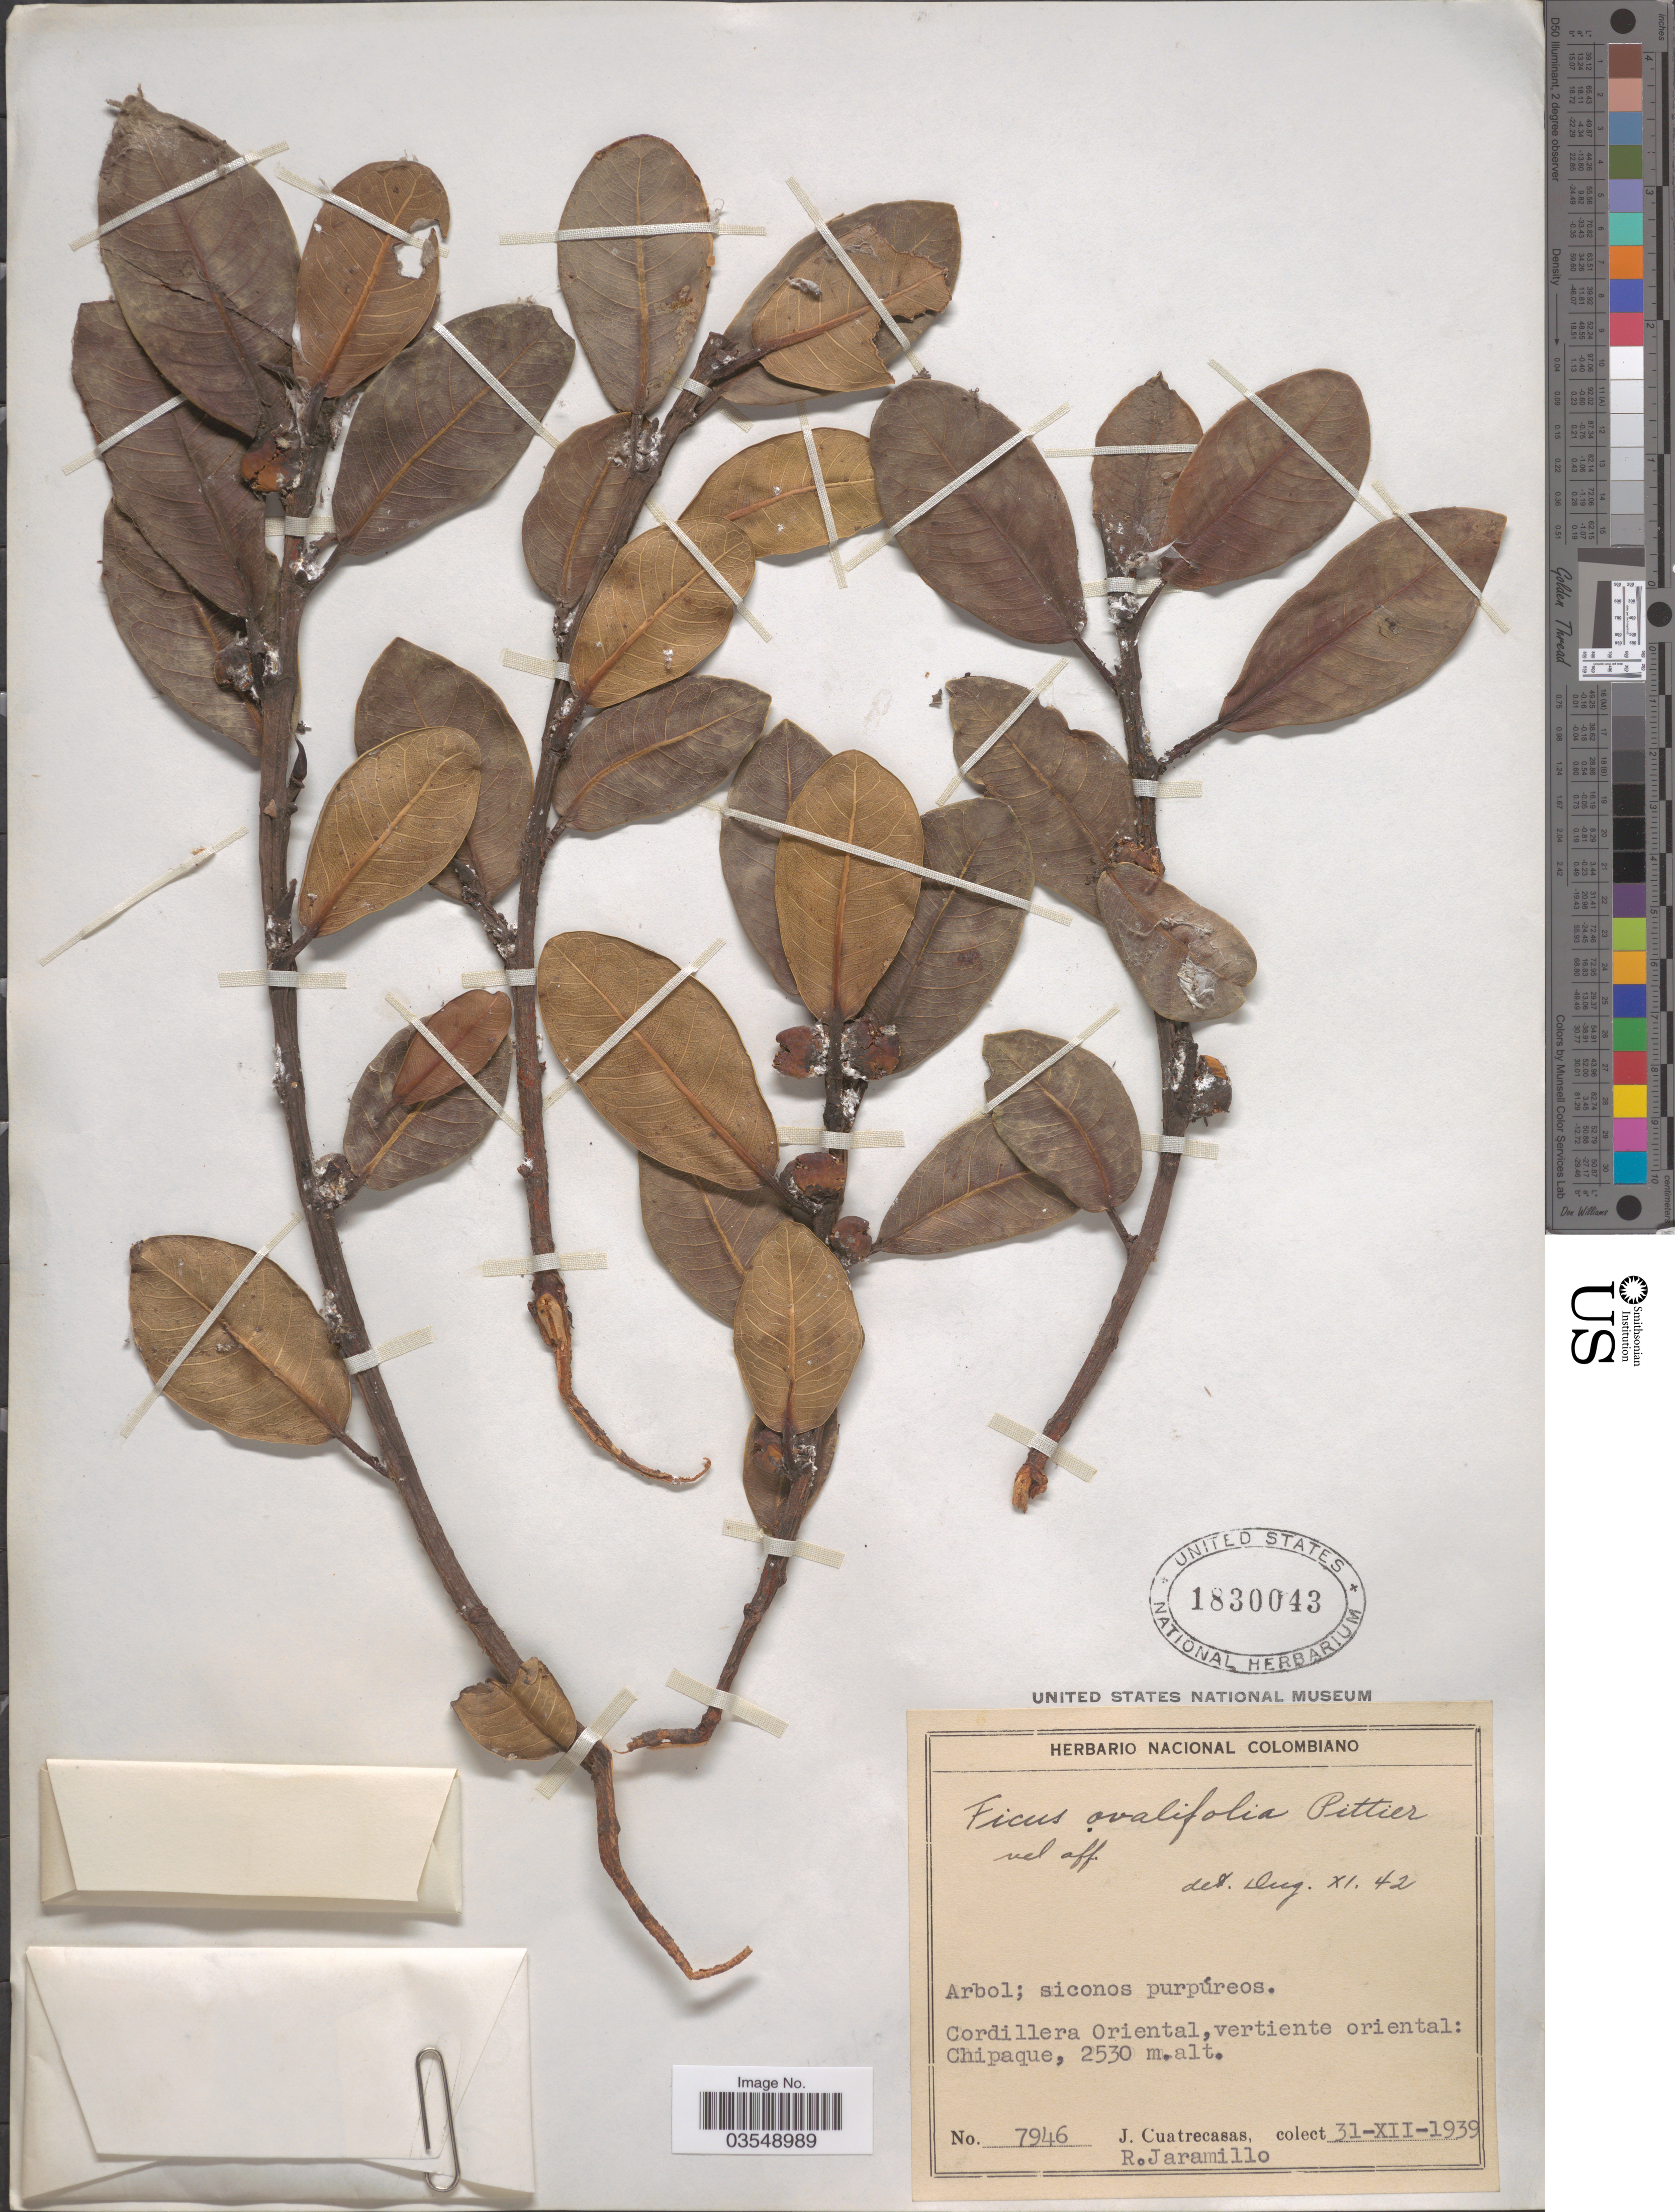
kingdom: Plantae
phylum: Tracheophyta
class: Magnoliopsida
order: Rosales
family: Moraceae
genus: Ficus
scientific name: Ficus ovalifolia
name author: Pittier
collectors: J. Cuatrecasas & R. Jaramillo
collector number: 7946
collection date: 1939-12-31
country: Colombia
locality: Cordillera Oriental, vertiente oriental: Chipaque.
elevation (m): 2530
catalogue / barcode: US 1830043